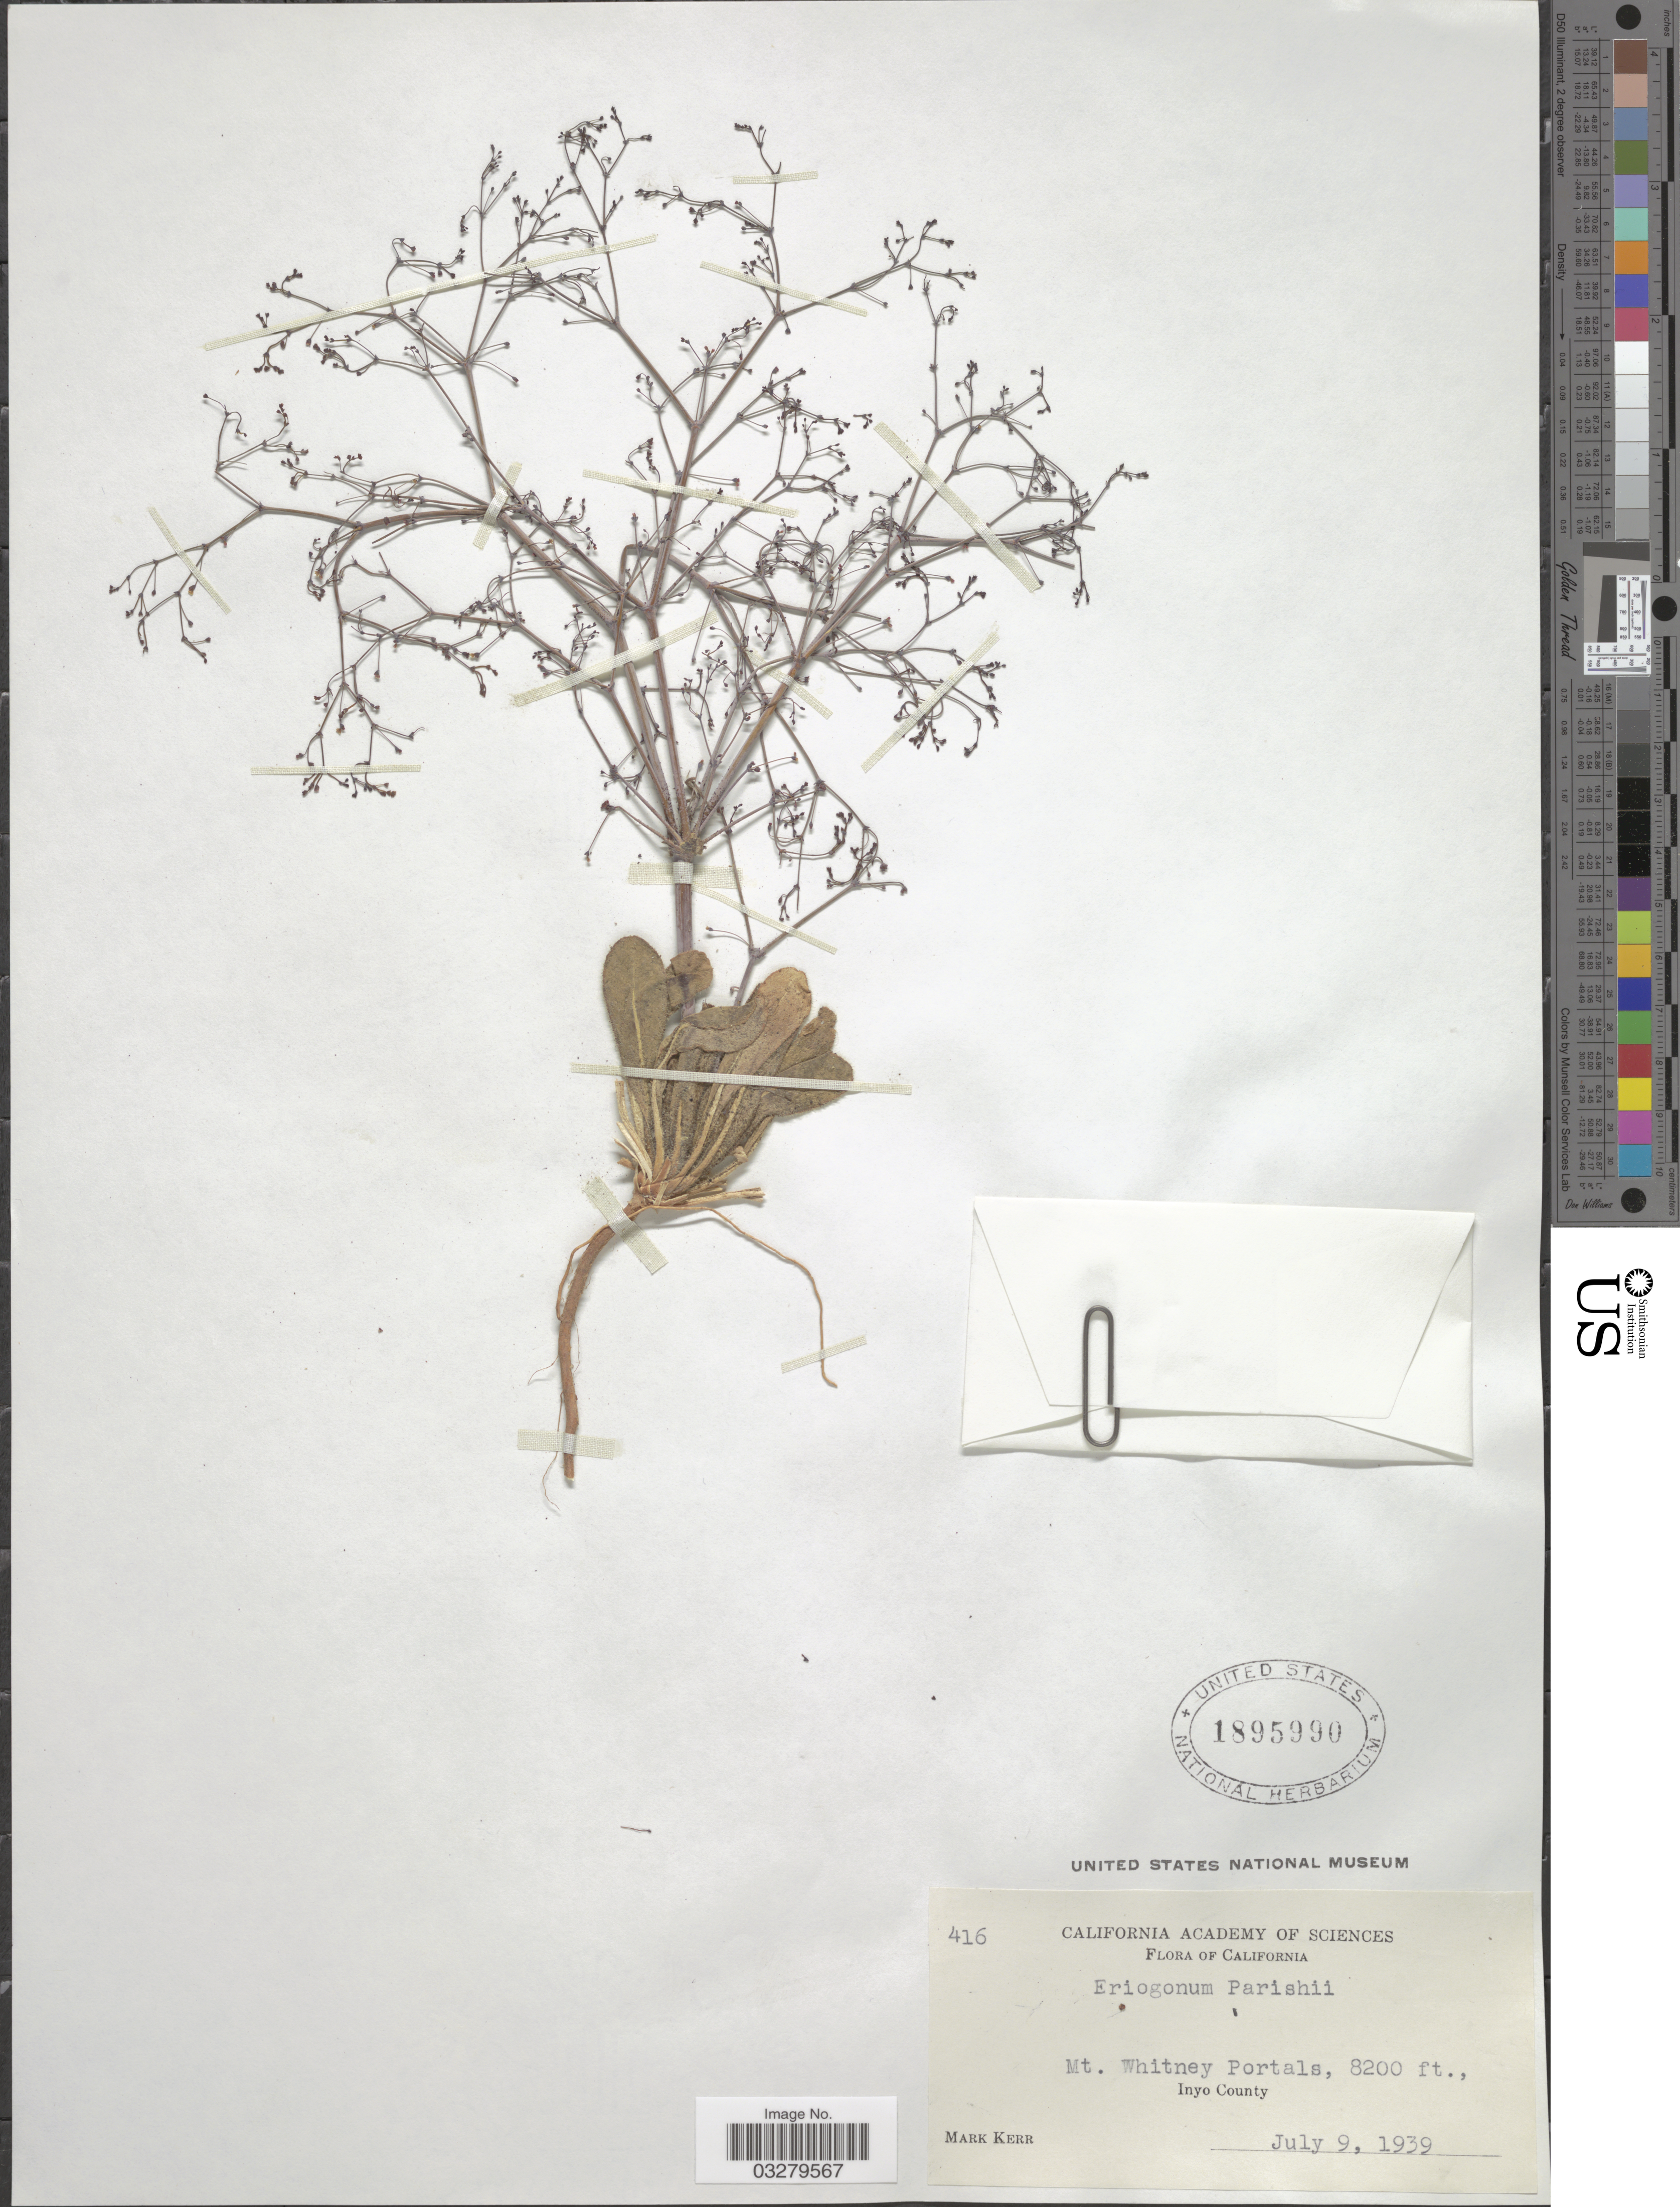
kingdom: Plantae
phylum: Tracheophyta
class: Magnoliopsida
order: Caryophyllales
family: Polygonaceae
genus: Eriogonum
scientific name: Eriogonum parishii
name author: S. Watson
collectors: M. Kerr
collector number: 416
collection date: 1939-07-09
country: United States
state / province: California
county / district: Inyo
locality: Mt. Whitney Portals, Inyo County.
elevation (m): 2499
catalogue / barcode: US 1895990